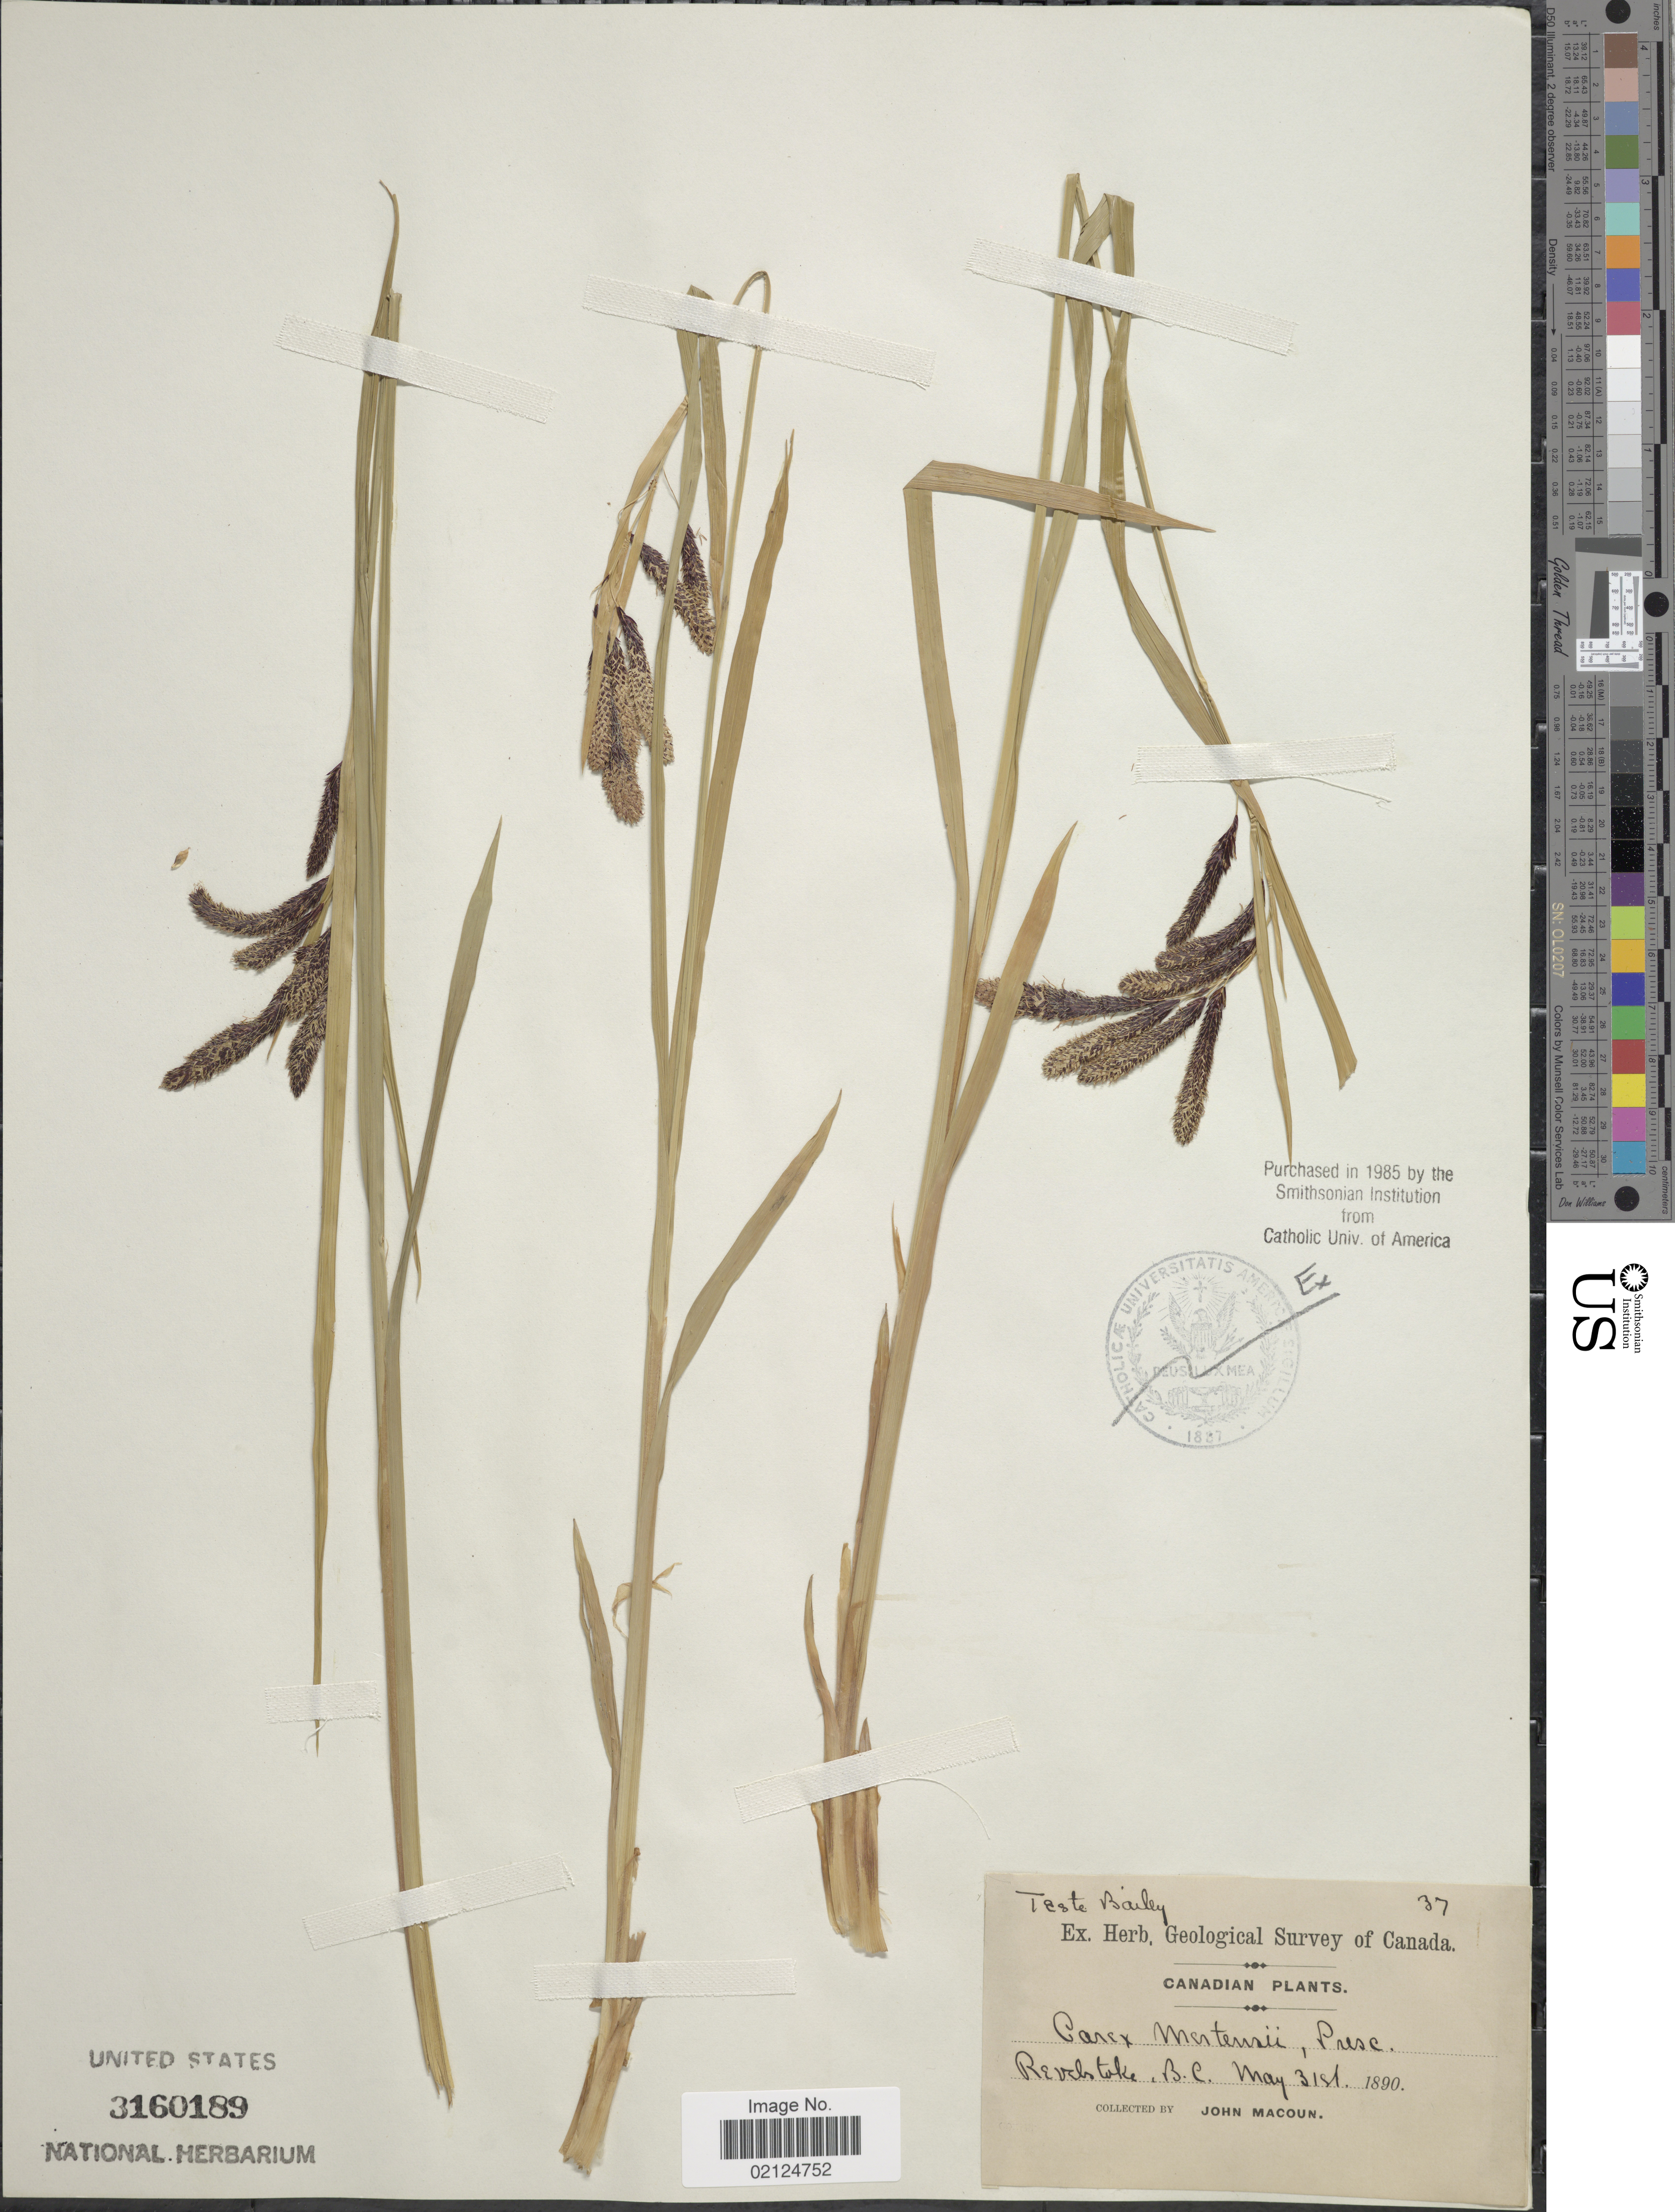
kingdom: Plantae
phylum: Tracheophyta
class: Liliopsida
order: Poales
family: Cyperaceae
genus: Carex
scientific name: Carex mertensii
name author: J.D. Prescott ex Bong.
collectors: J. Macoun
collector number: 37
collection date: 1890-05-31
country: Canada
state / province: British Columbia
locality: Revelstoke, B. C.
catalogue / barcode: US 3160189